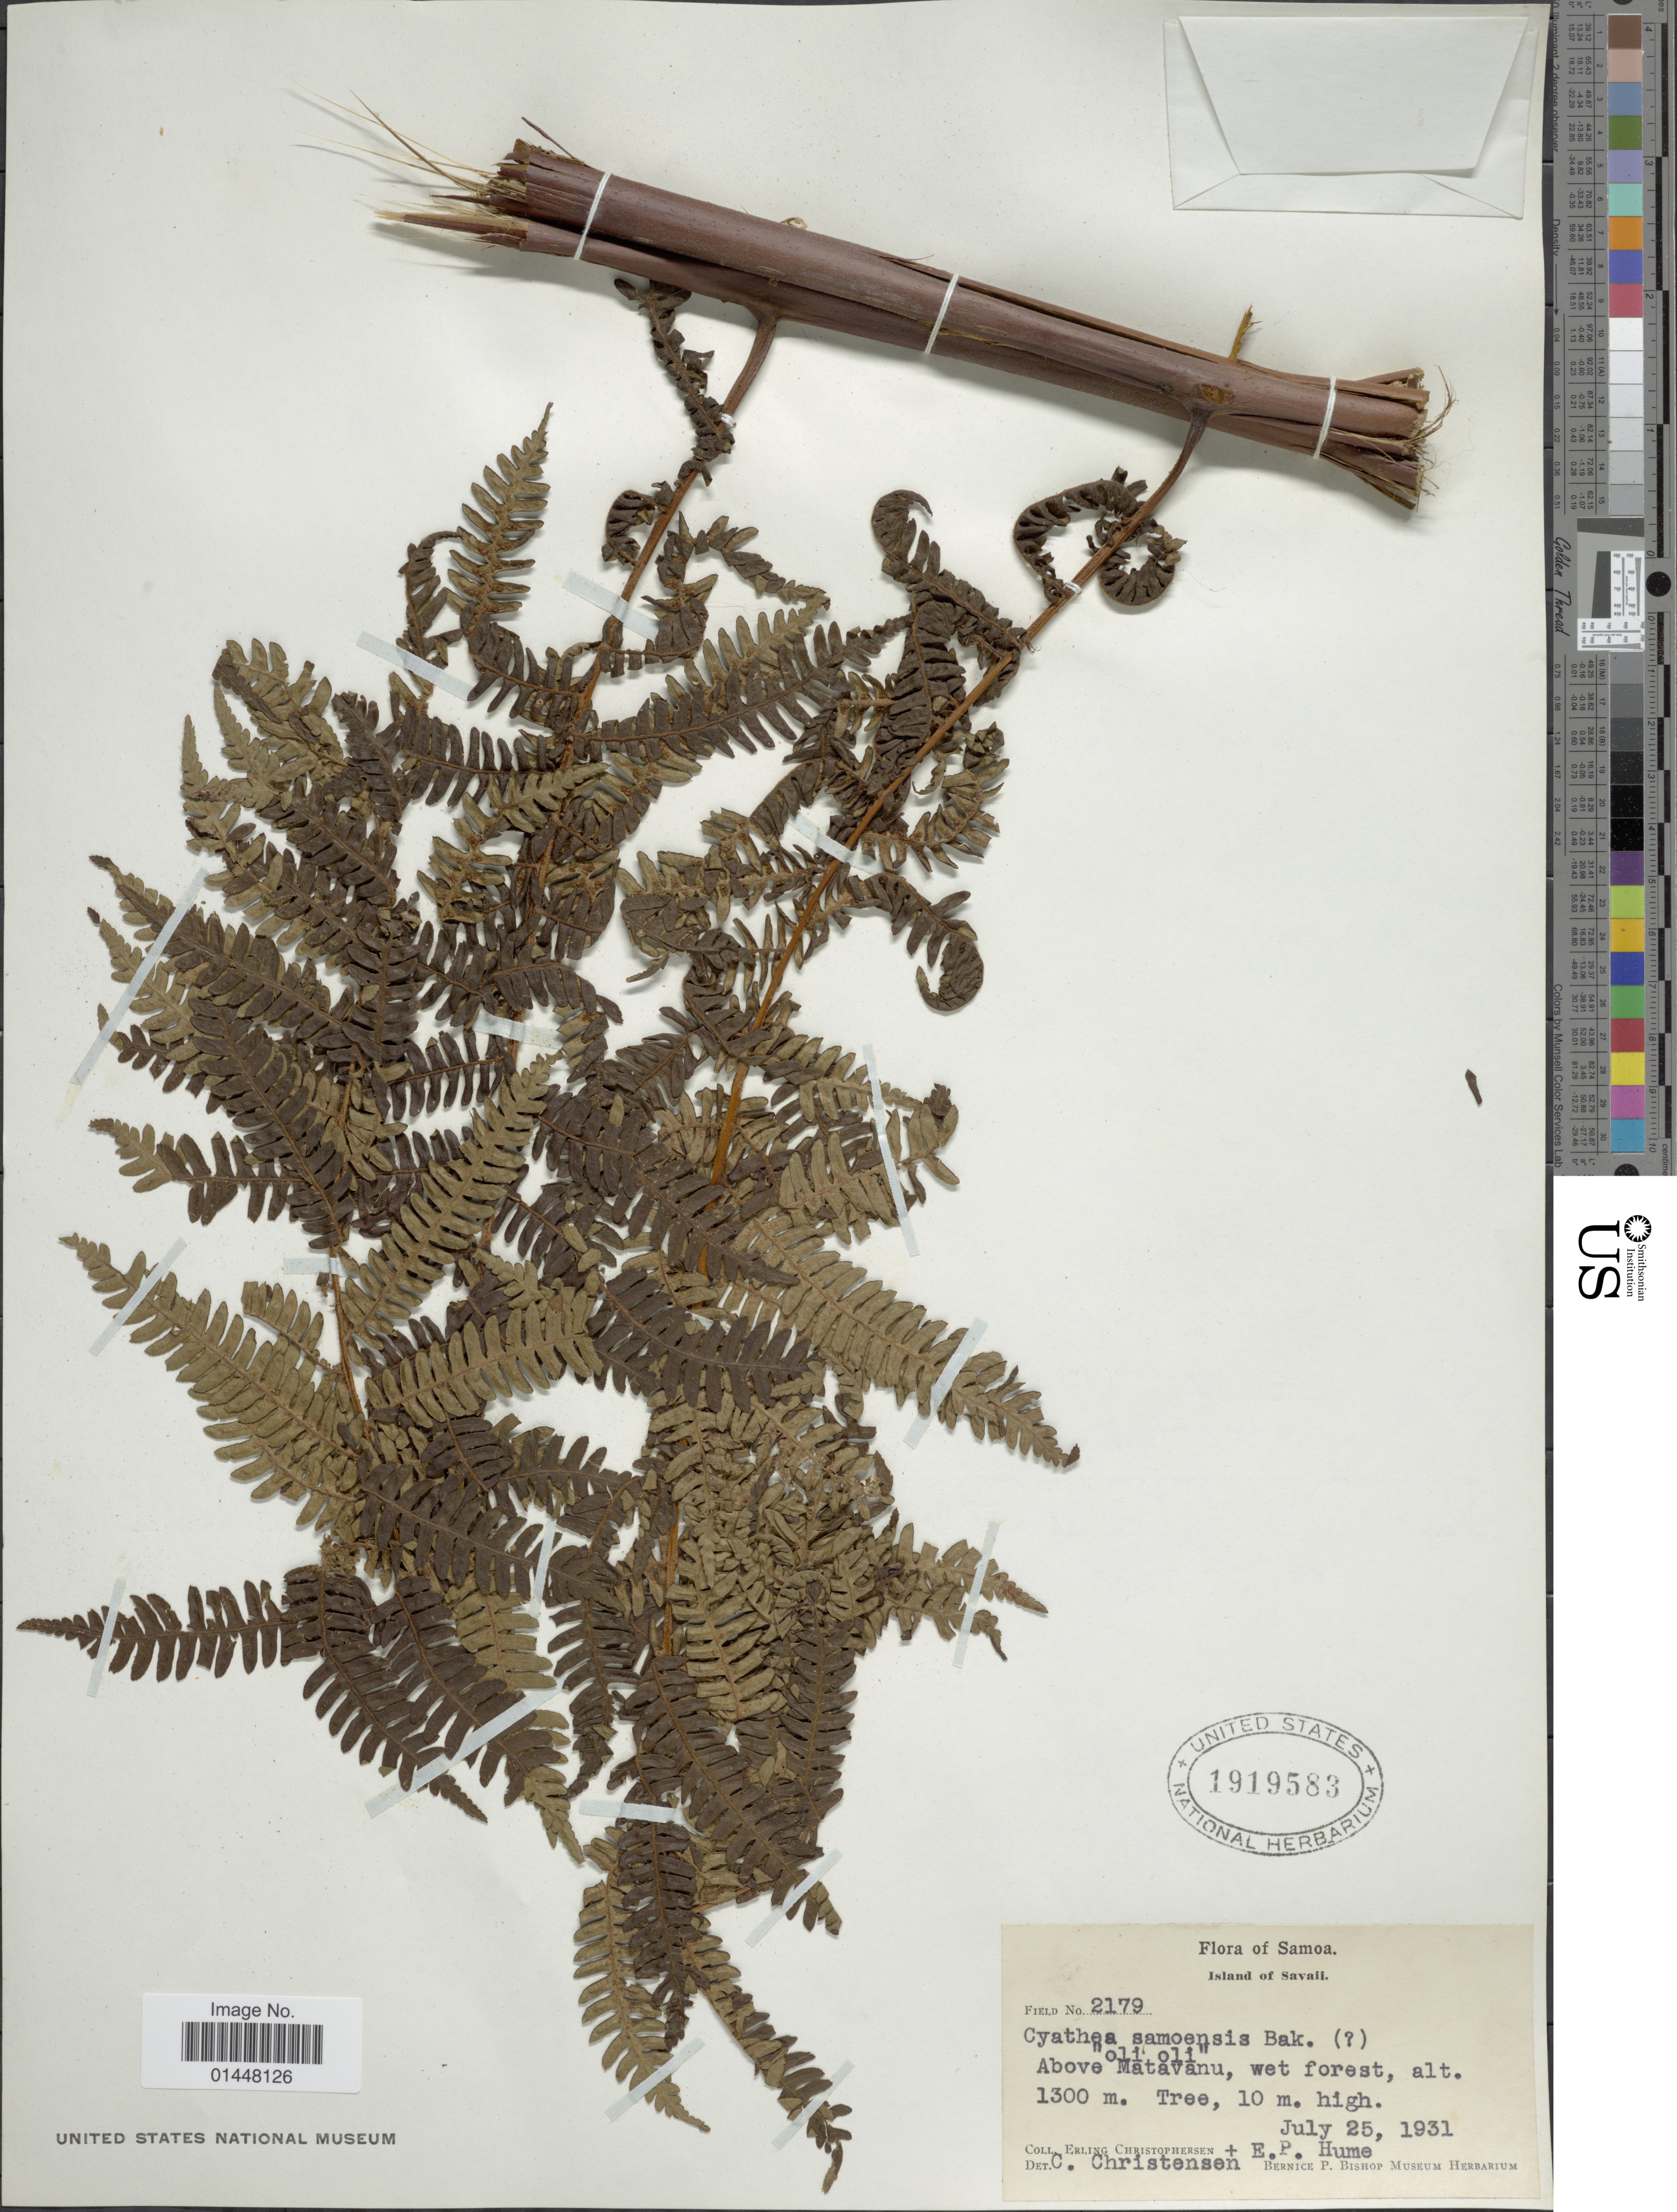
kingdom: Plantae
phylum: Tracheophyta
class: Polypodiopsida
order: Cyatheales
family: Cyatheaceae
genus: Sphaeropteris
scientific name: Sphaeropteris samoensis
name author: (Baker)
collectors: E. Christophersen & E. P. Hume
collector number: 2179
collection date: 1931-07-25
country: Samoa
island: Savai'i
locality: Samoa. Island of Savaii. Above Matavanu, wet forest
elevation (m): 1300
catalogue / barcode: US 1919583